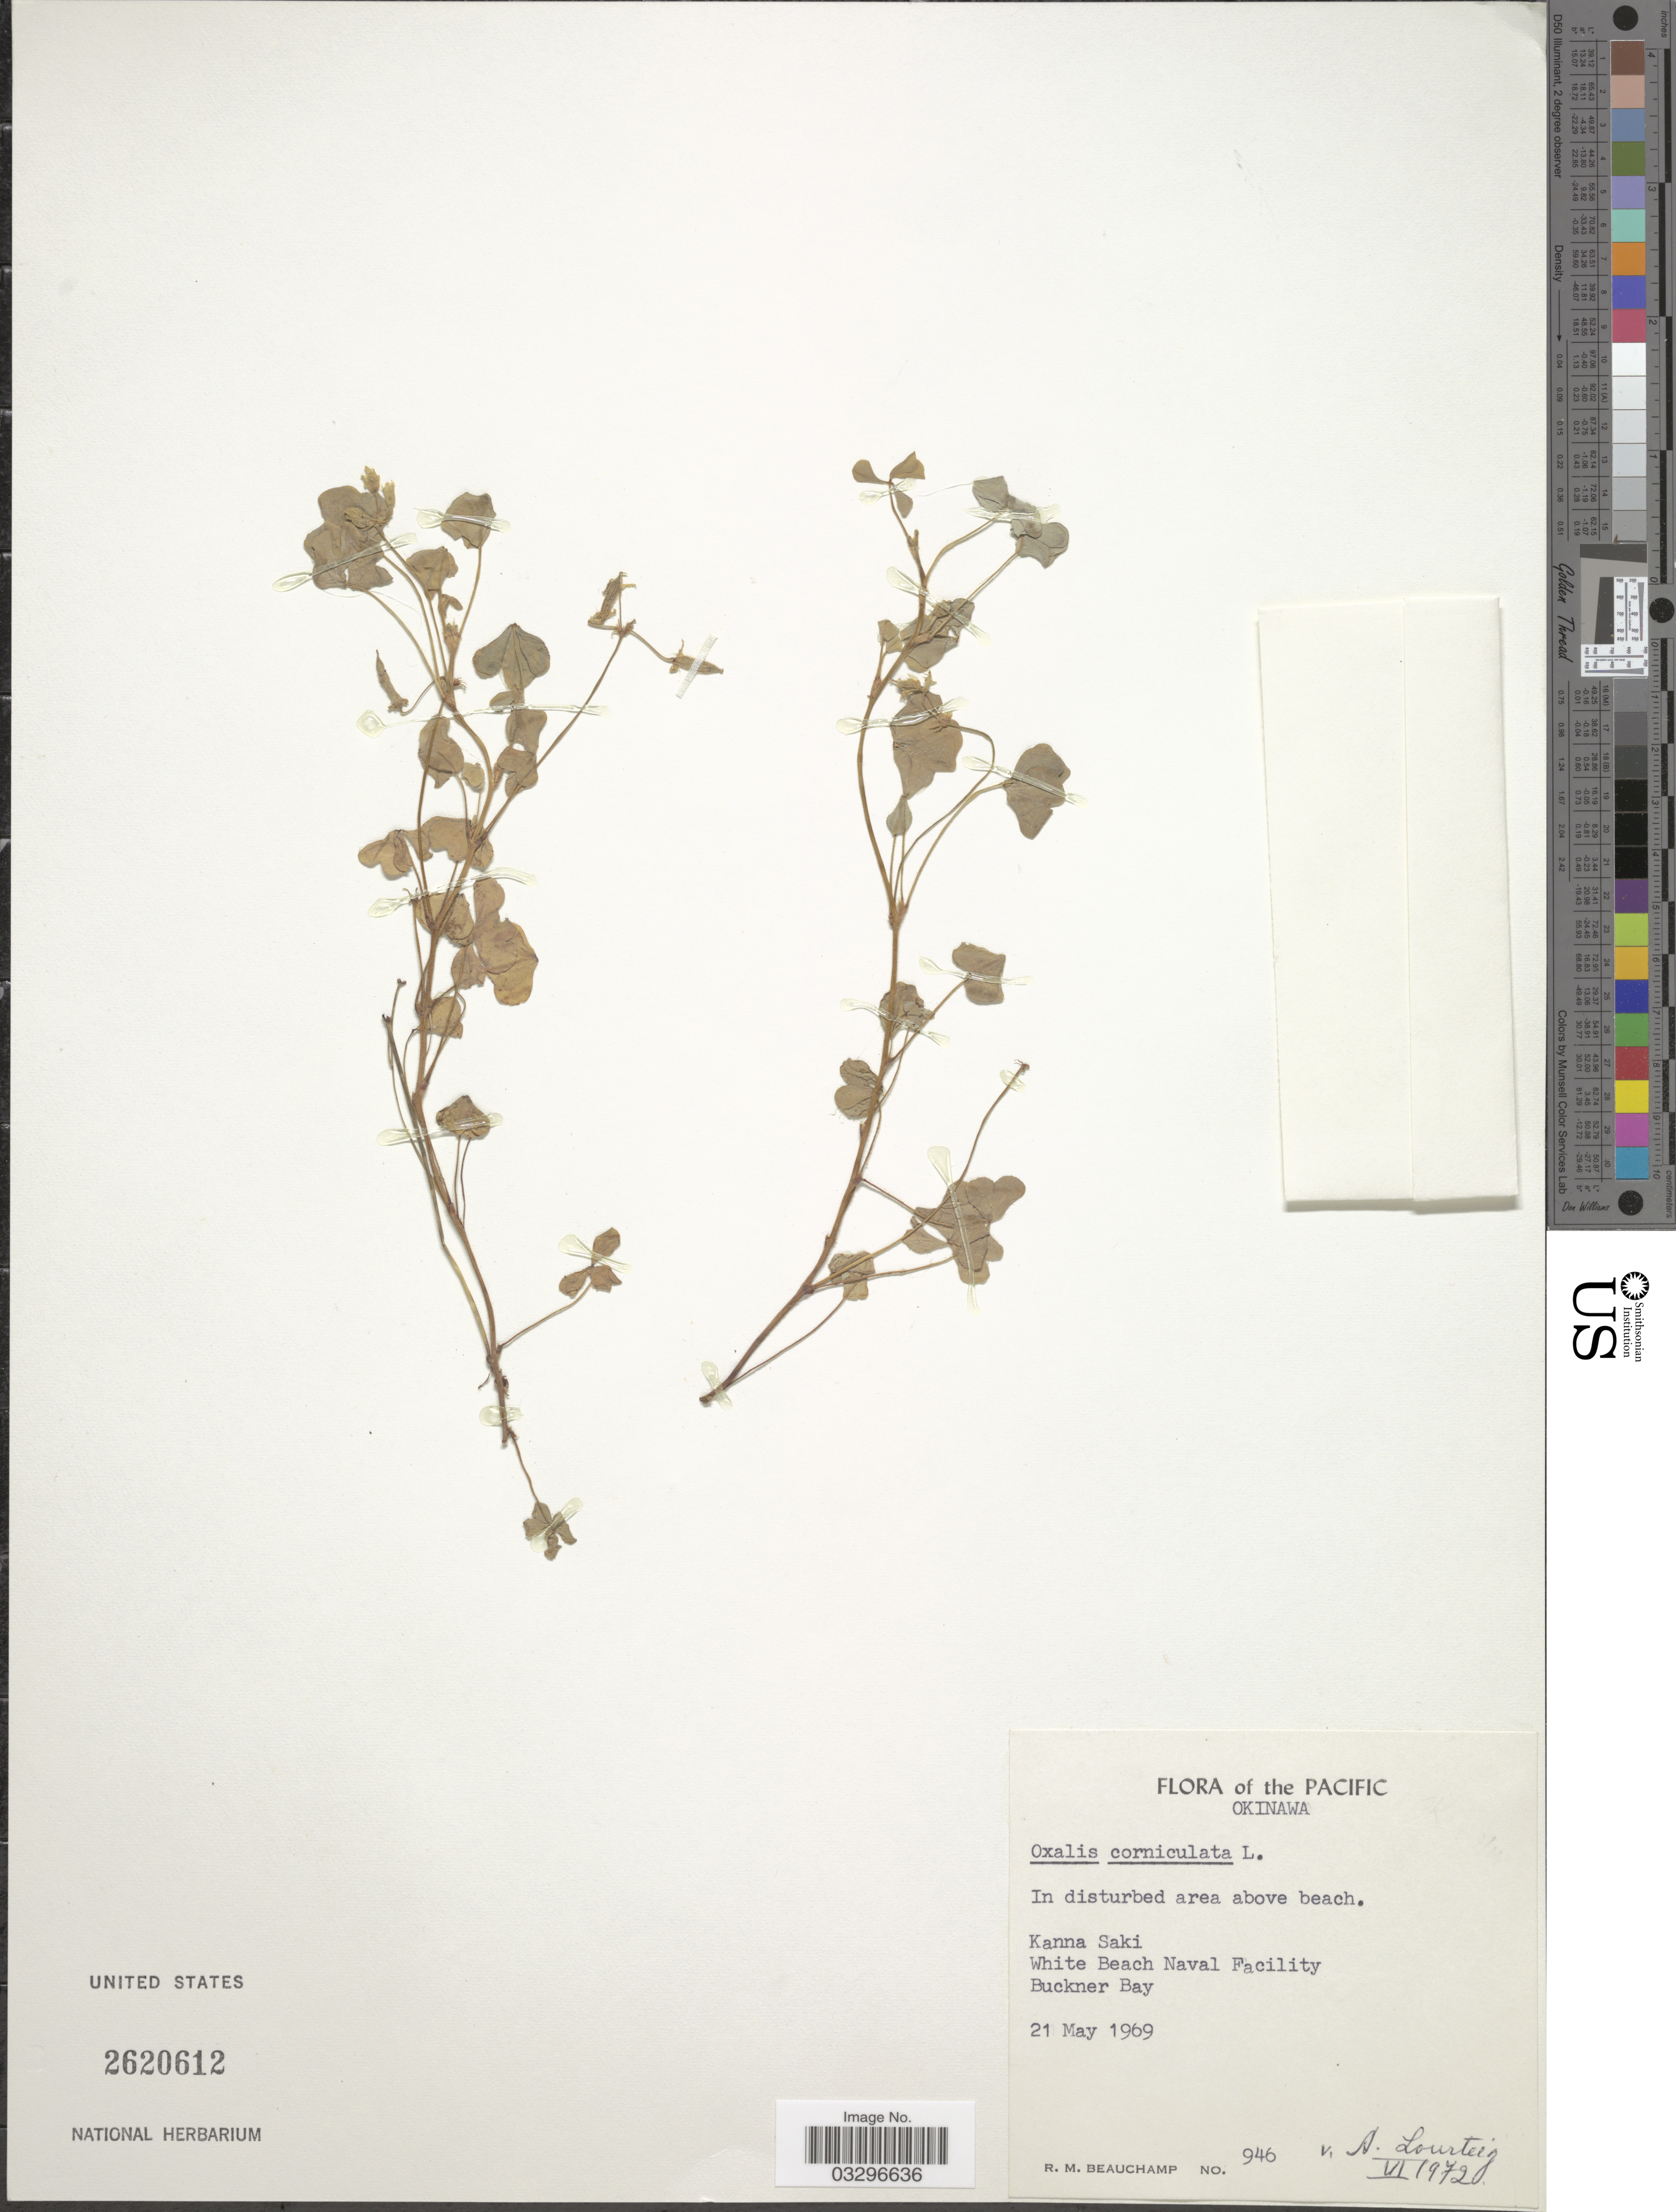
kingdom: Plantae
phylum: Tracheophyta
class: Magnoliopsida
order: Oxalidales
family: Oxalidaceae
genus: Oxalis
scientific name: Oxalis corniculata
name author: L.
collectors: R. Beauchamp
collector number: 946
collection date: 1969-05-21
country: Japan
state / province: Okinawa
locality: The Pacific, Kanna Saki, White Beach Naval Facality, Buckner Bay.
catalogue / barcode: US 2620612